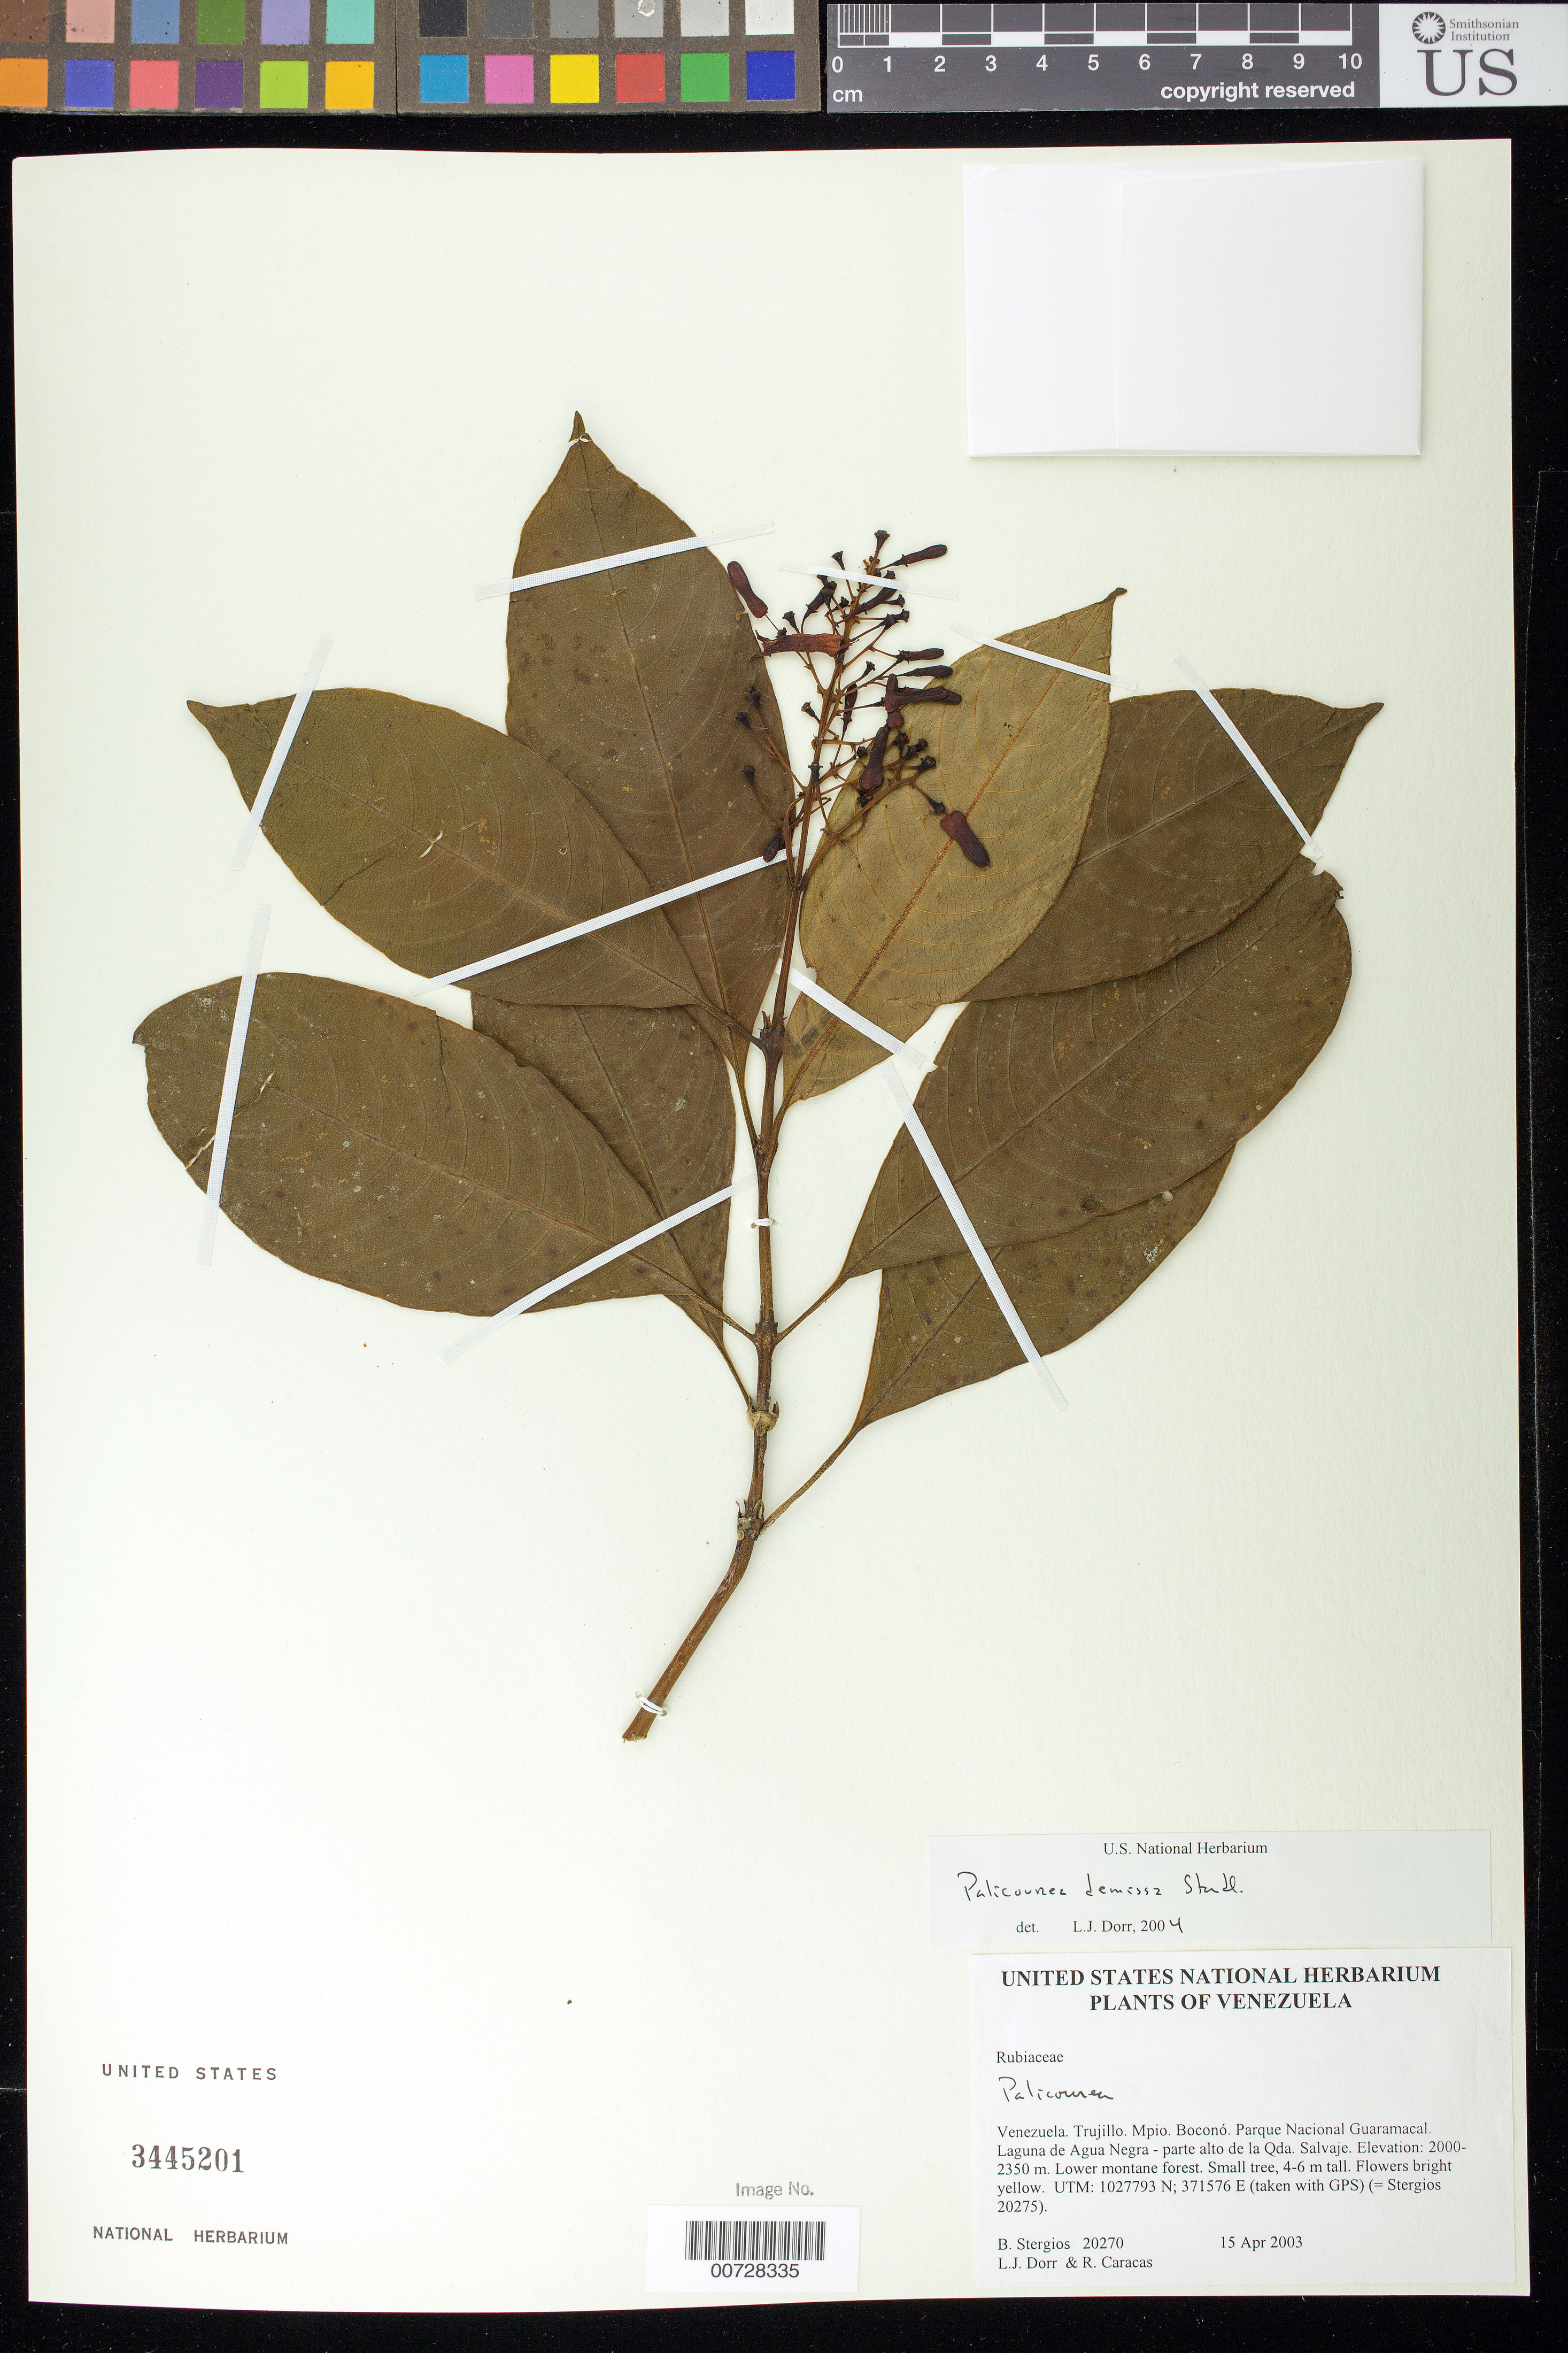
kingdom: Plantae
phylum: Tracheophyta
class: Magnoliopsida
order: Gentianales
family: Rubiaceae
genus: Palicourea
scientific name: Palicourea demissa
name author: Standl.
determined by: Dorr, L. J., (BOT), Smithsonian Institution - National Museum of Natural History (UNITED STATES)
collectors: B. G. Stergios, L. J. Dorr & R. Caracas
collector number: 20270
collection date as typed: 15 Apr 2003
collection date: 2003-04-15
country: Venezuela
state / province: Trujillo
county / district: Boconó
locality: Parque Nacional Guaramacal, Laguna de Agua Negra - parte alto de la Qda. Salvaje.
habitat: Lower montane forest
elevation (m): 2000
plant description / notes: MO, PORT, US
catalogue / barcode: US 3445201